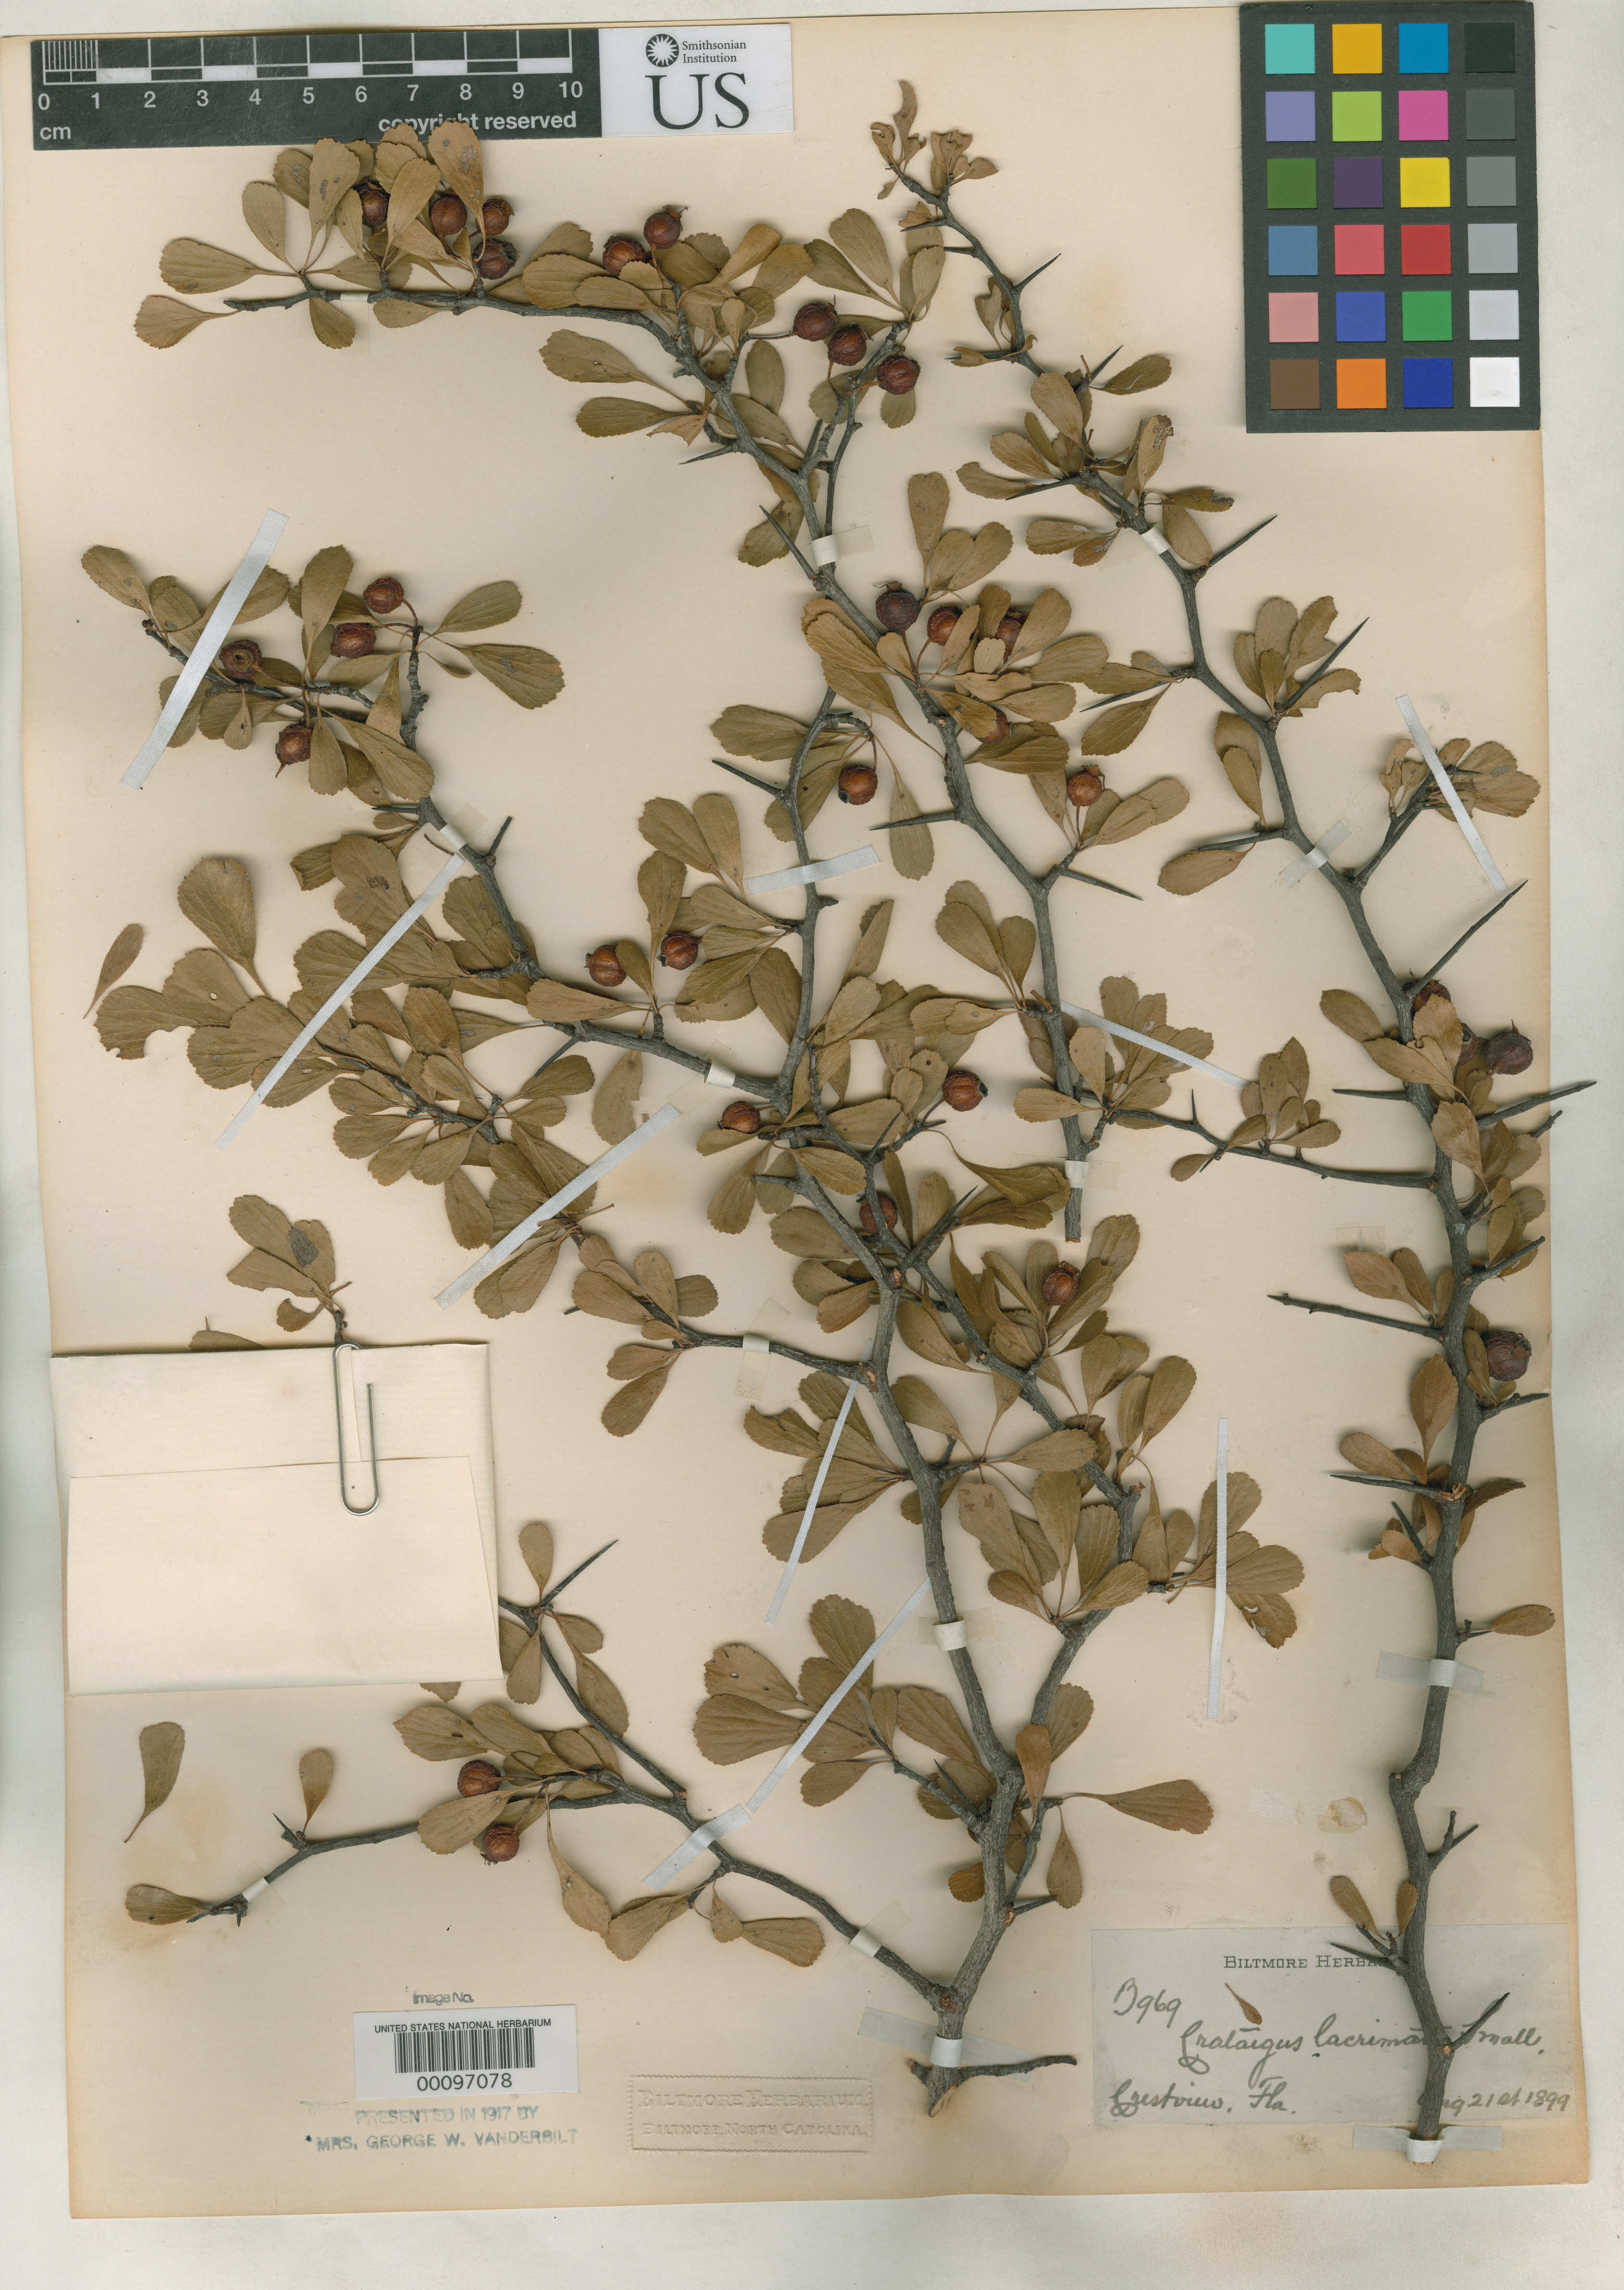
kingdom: Plantae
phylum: Tracheophyta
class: Magnoliopsida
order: Rosales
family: Rosaceae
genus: Crataegus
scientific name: Crataegus lacrimata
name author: Small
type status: Syntype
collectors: ex herb. Biltmore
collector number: B 969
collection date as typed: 21 Aug 1899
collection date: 1899-08-21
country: United States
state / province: Florida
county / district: Okaloosa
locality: Crestview.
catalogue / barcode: US 1241696